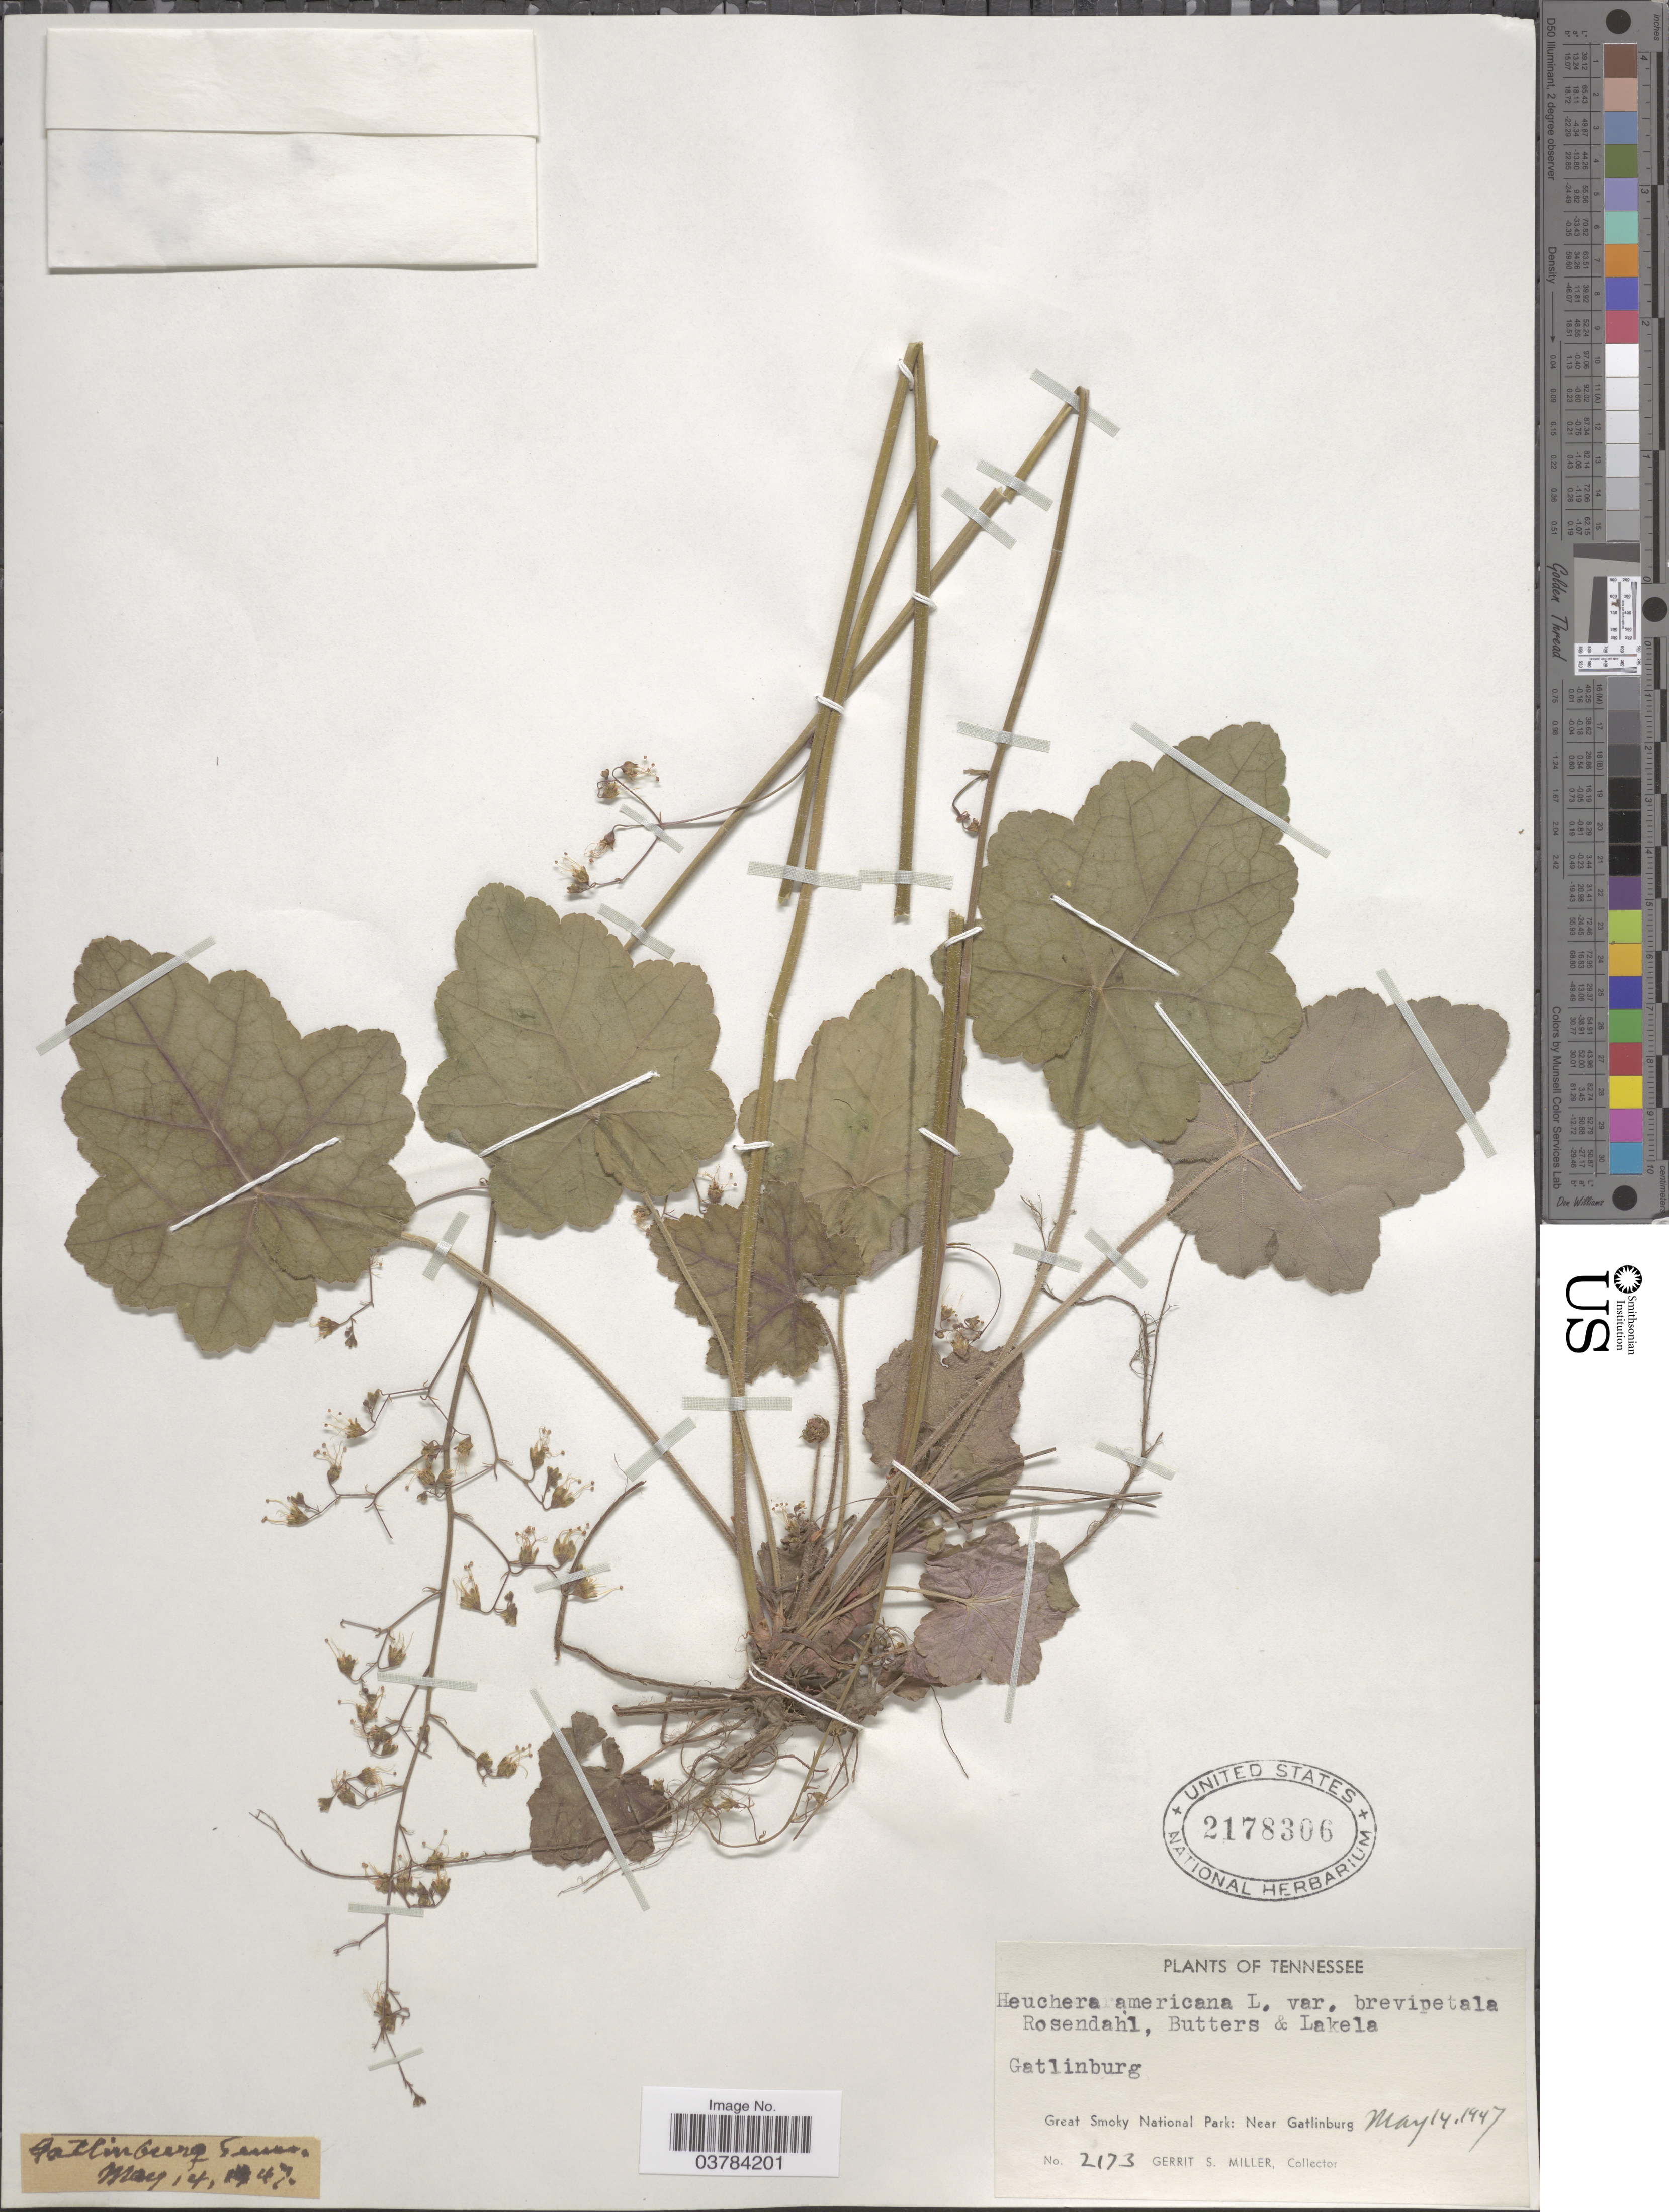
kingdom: Plantae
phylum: Tracheophyta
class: Magnoliopsida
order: Saxifragales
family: Saxifragaceae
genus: Heuchera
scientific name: Heuchera americana var. brevipetala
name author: Rosend. et al.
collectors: G. S. Miller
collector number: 2173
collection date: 1947-05-14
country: United States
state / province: Tennessee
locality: Gatlinburg. Great Smoky National Park: Near Gatlinburg.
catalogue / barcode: US 2178306